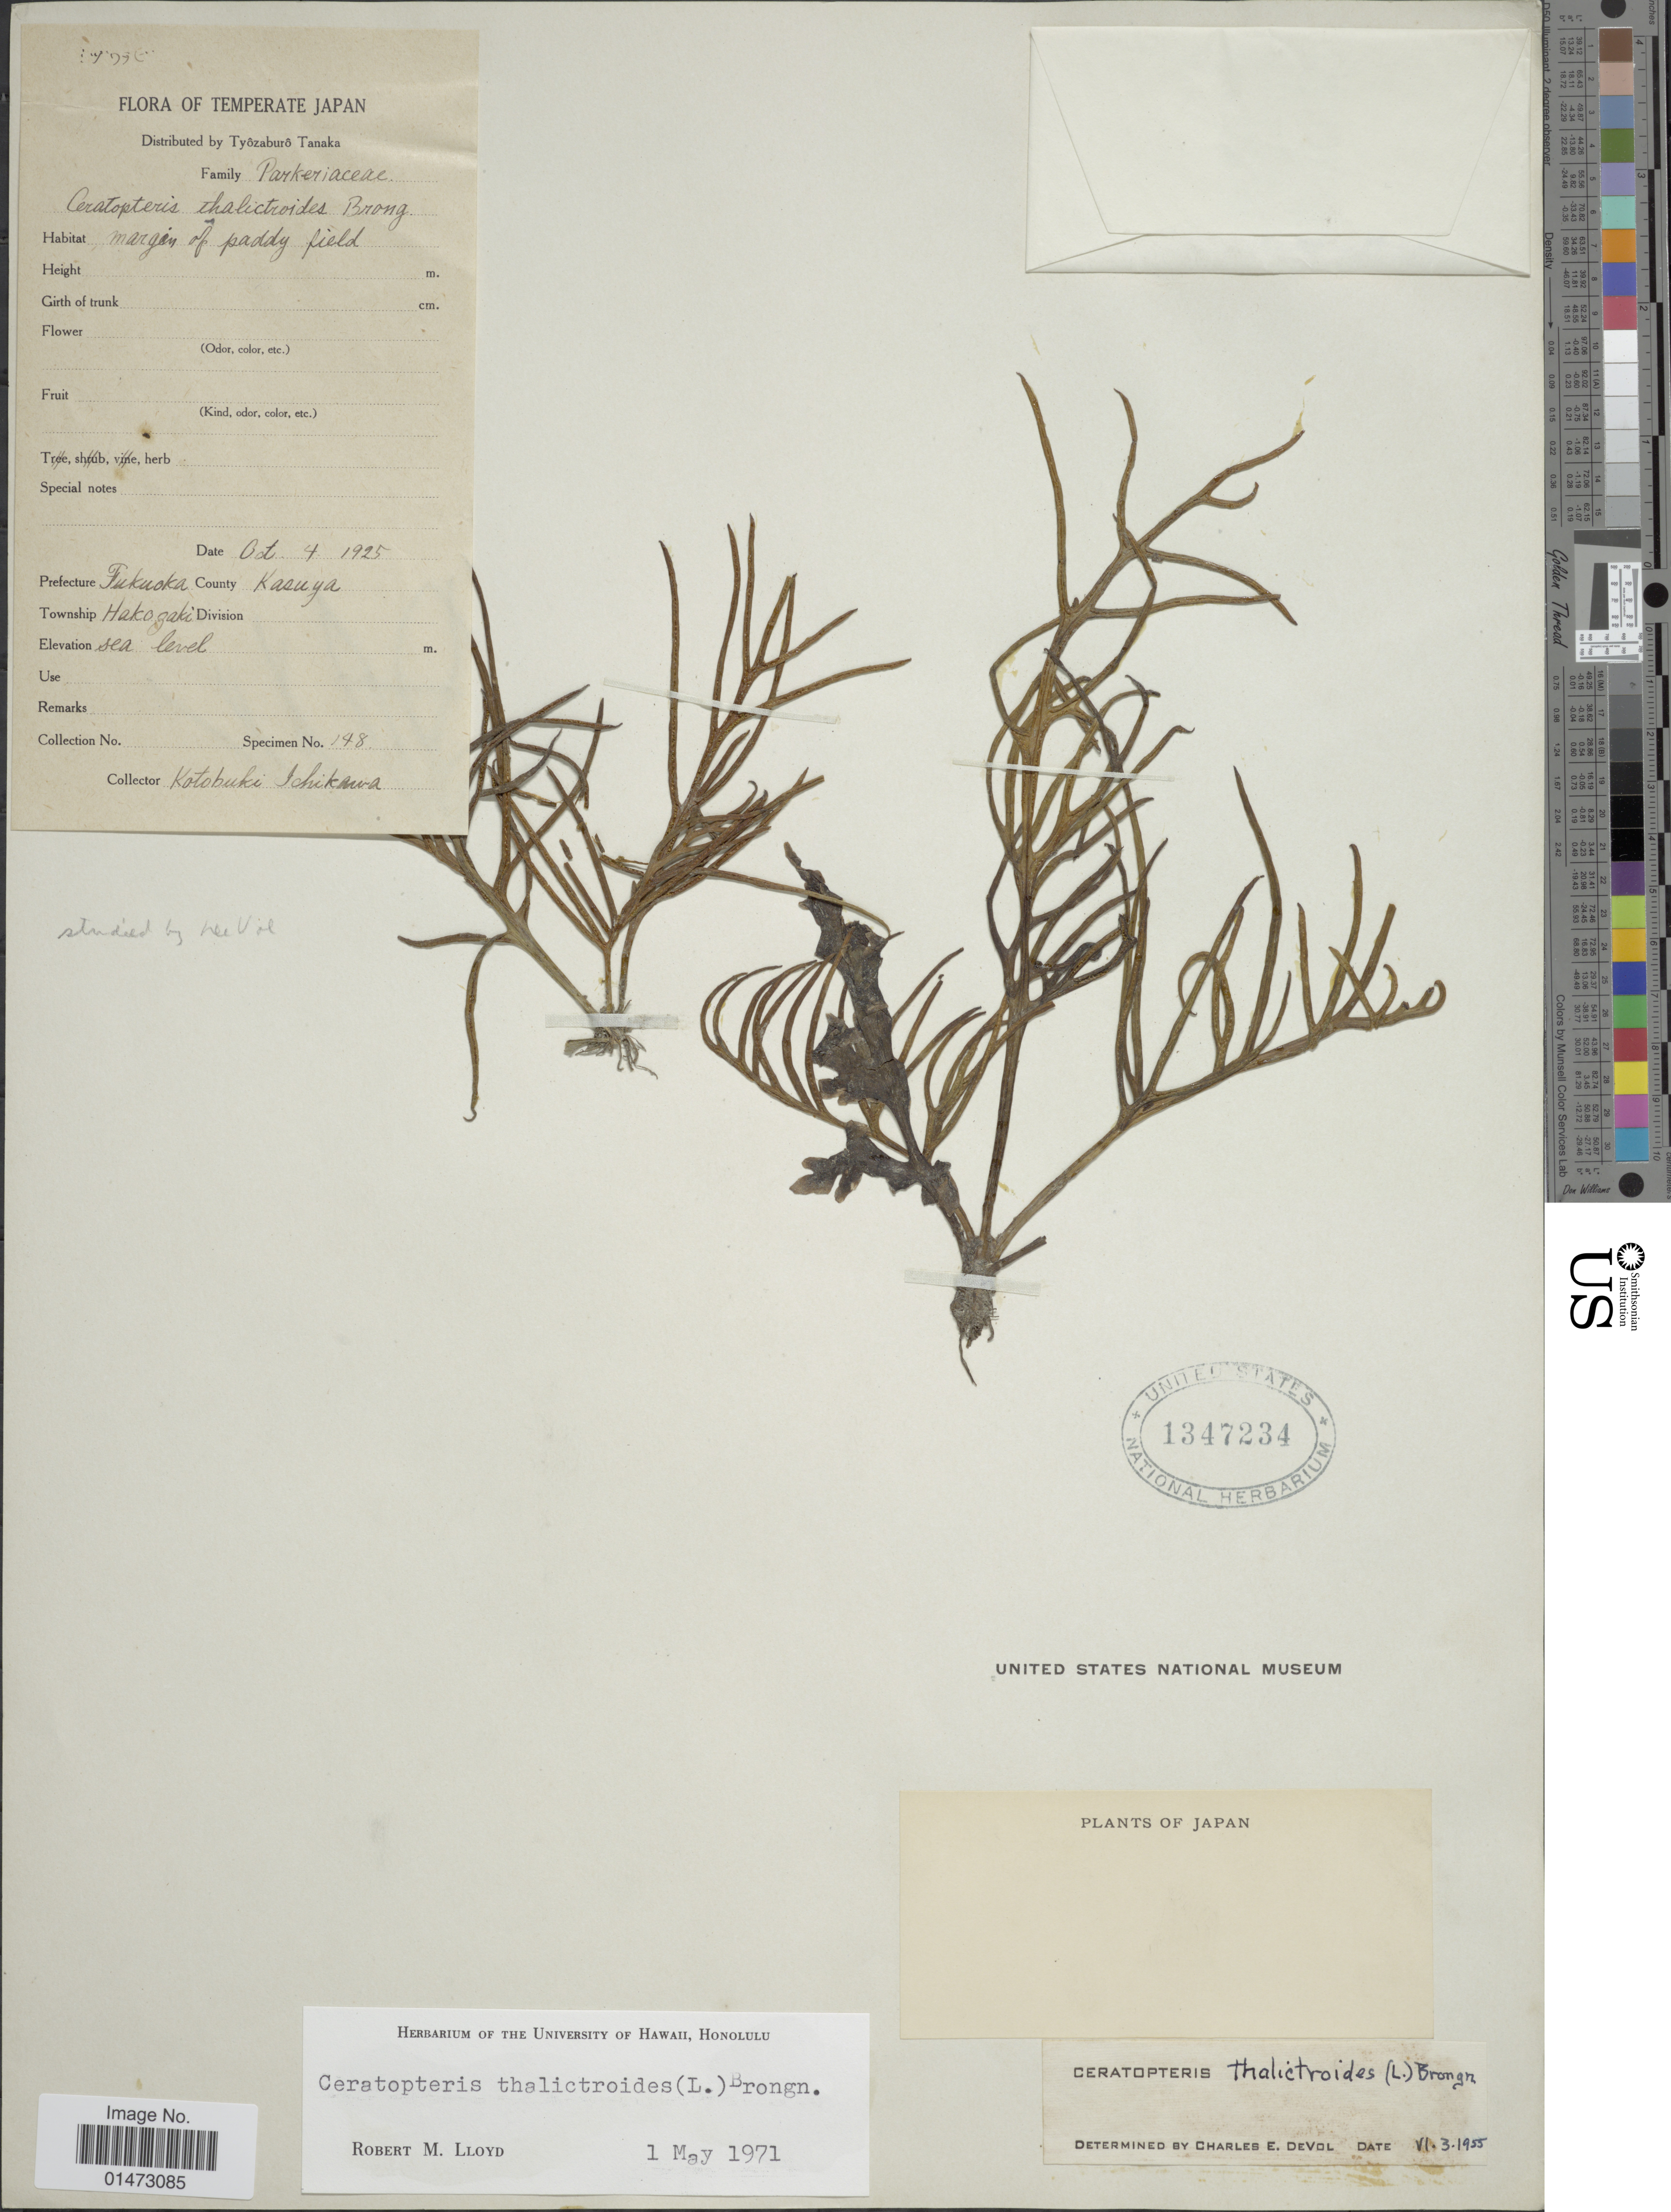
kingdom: Plantae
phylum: Tracheophyta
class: Polypodiopsida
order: Polypodiales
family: Pteridaceae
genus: Ceratopteris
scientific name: Ceratopteris thalictroides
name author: (L.) Brongn.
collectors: K. Schikawa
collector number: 148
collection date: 1925-10-04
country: Japan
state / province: Hukuoka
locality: Fukuoka, County Kasuya, Township Hakogaki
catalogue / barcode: US 1347234